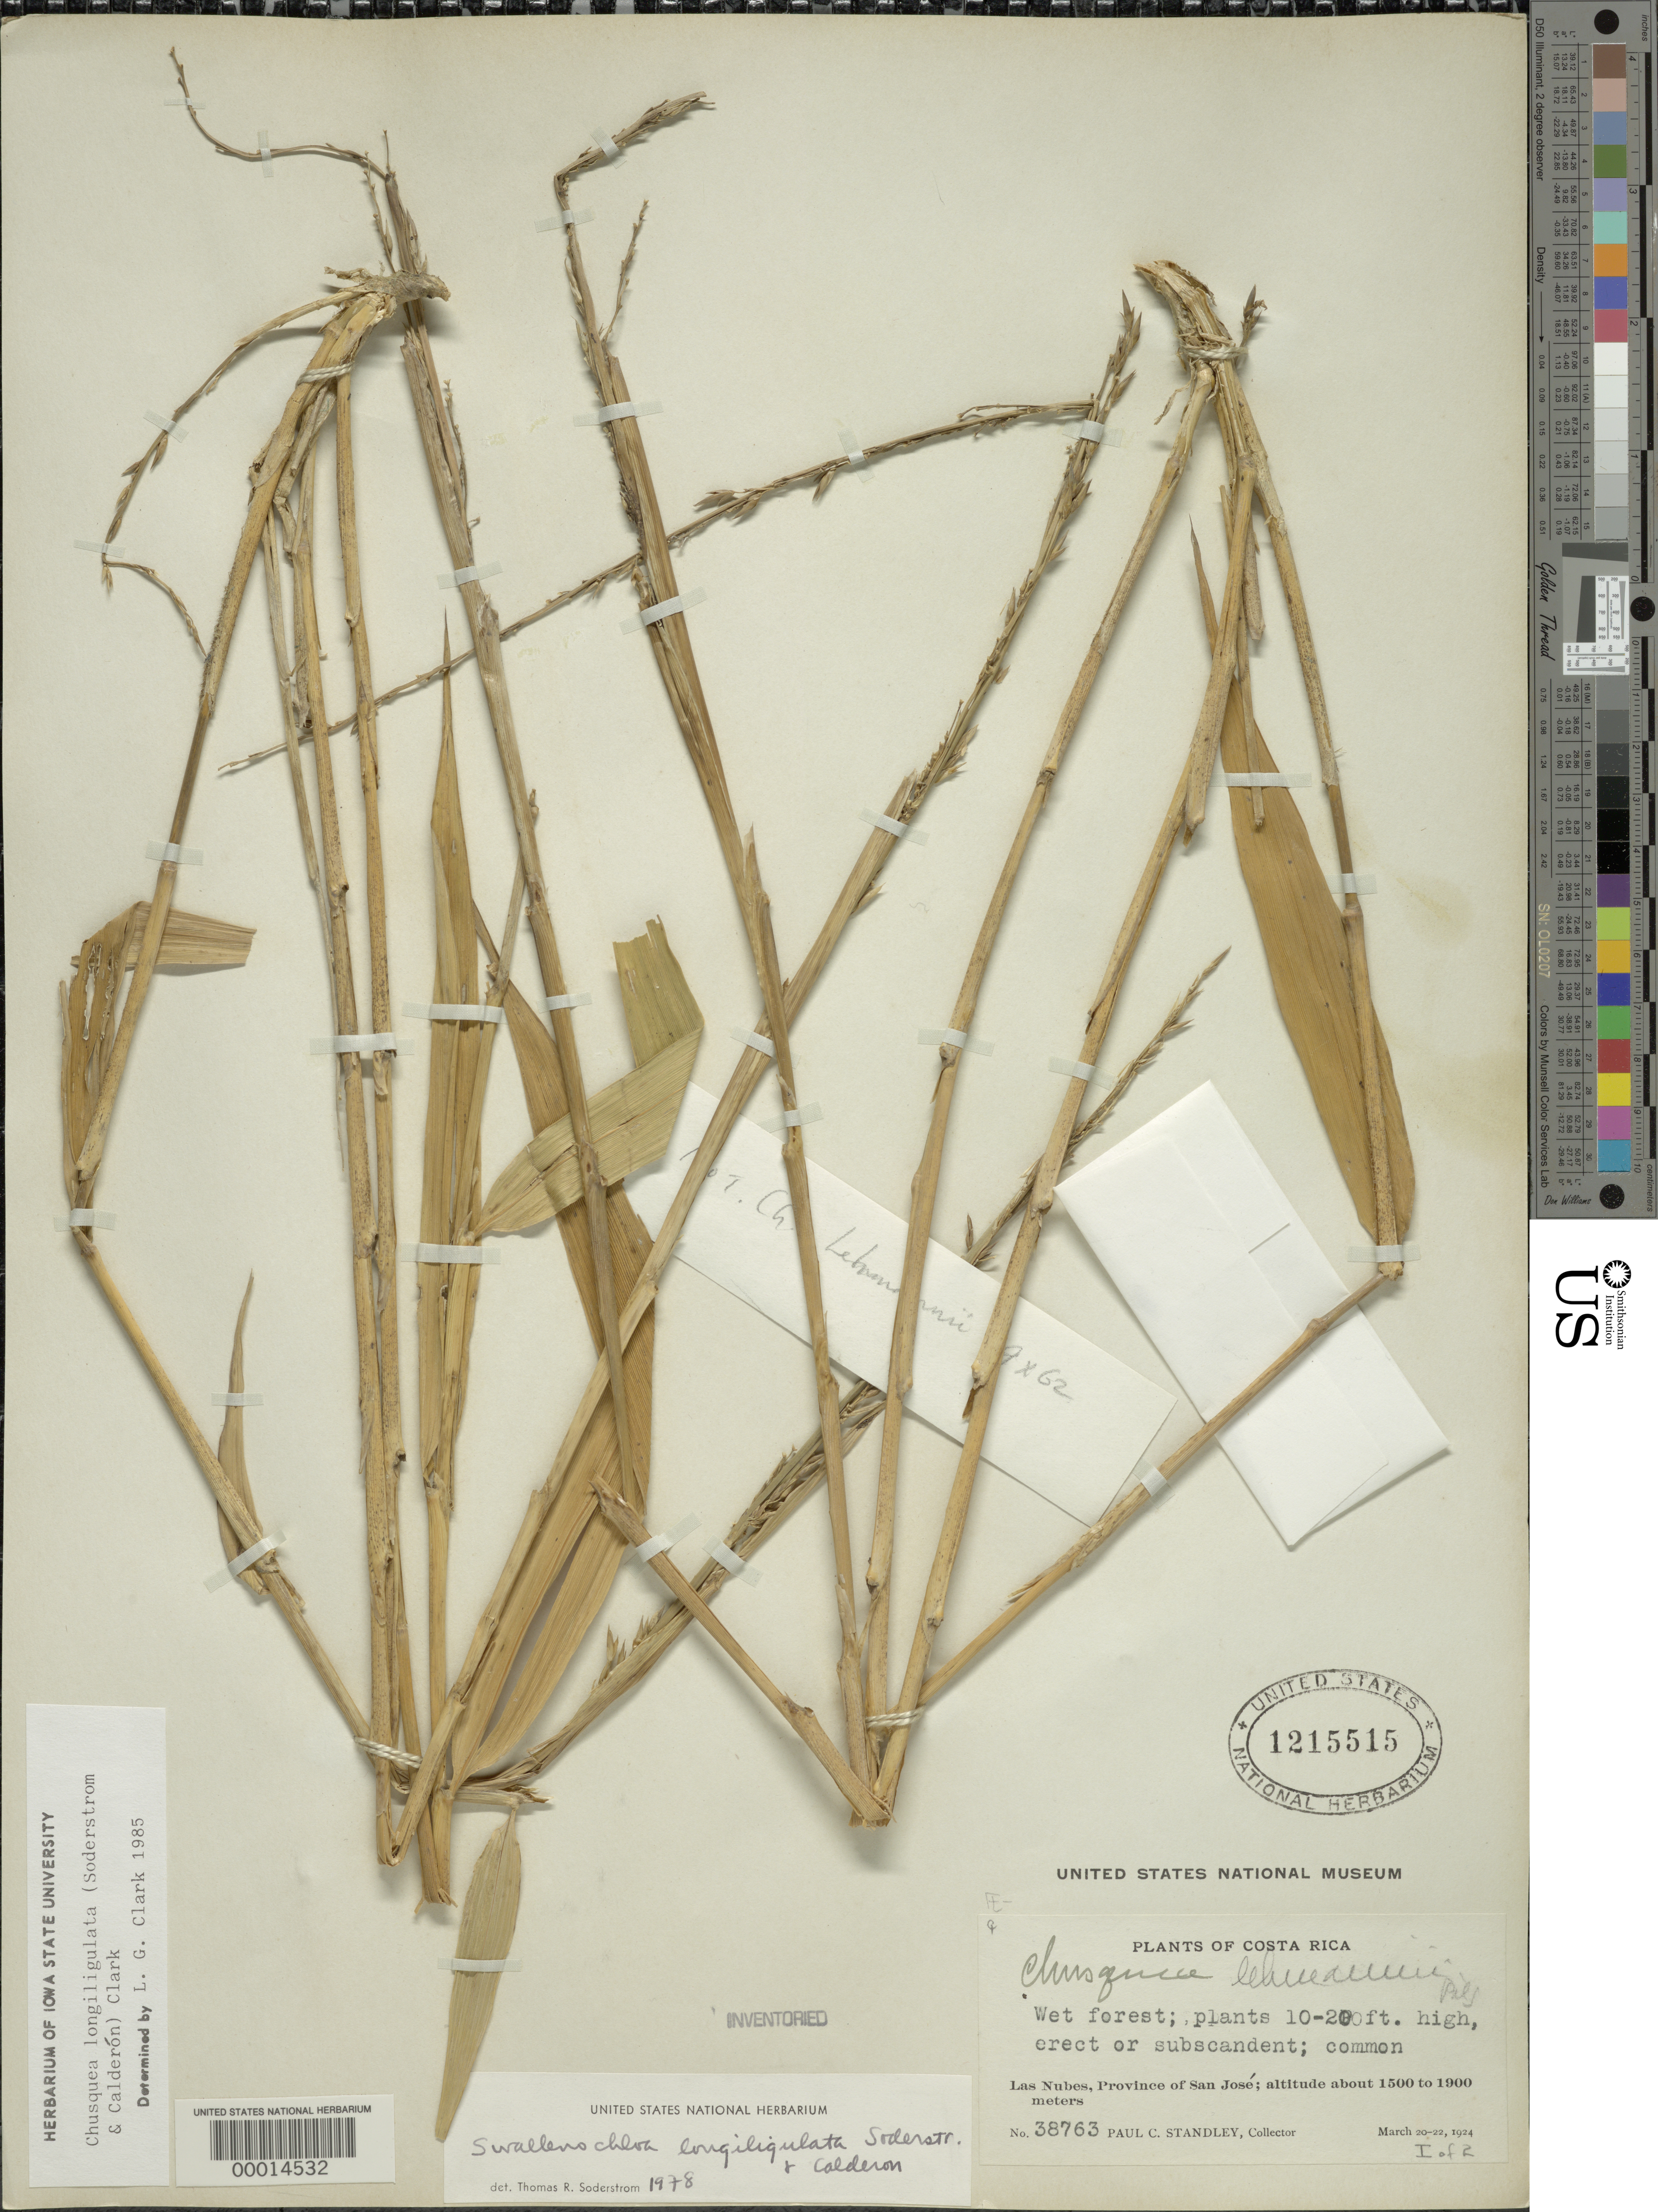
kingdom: Plantae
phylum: Tracheophyta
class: Liliopsida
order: Poales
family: Poaceae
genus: Chusquea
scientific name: Chusquea longiligulata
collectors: P. C. Standley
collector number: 38763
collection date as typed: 20 Mar 1924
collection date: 1924-03-20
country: Costa Rica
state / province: San José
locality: Las nubes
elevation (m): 1500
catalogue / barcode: US 1215515